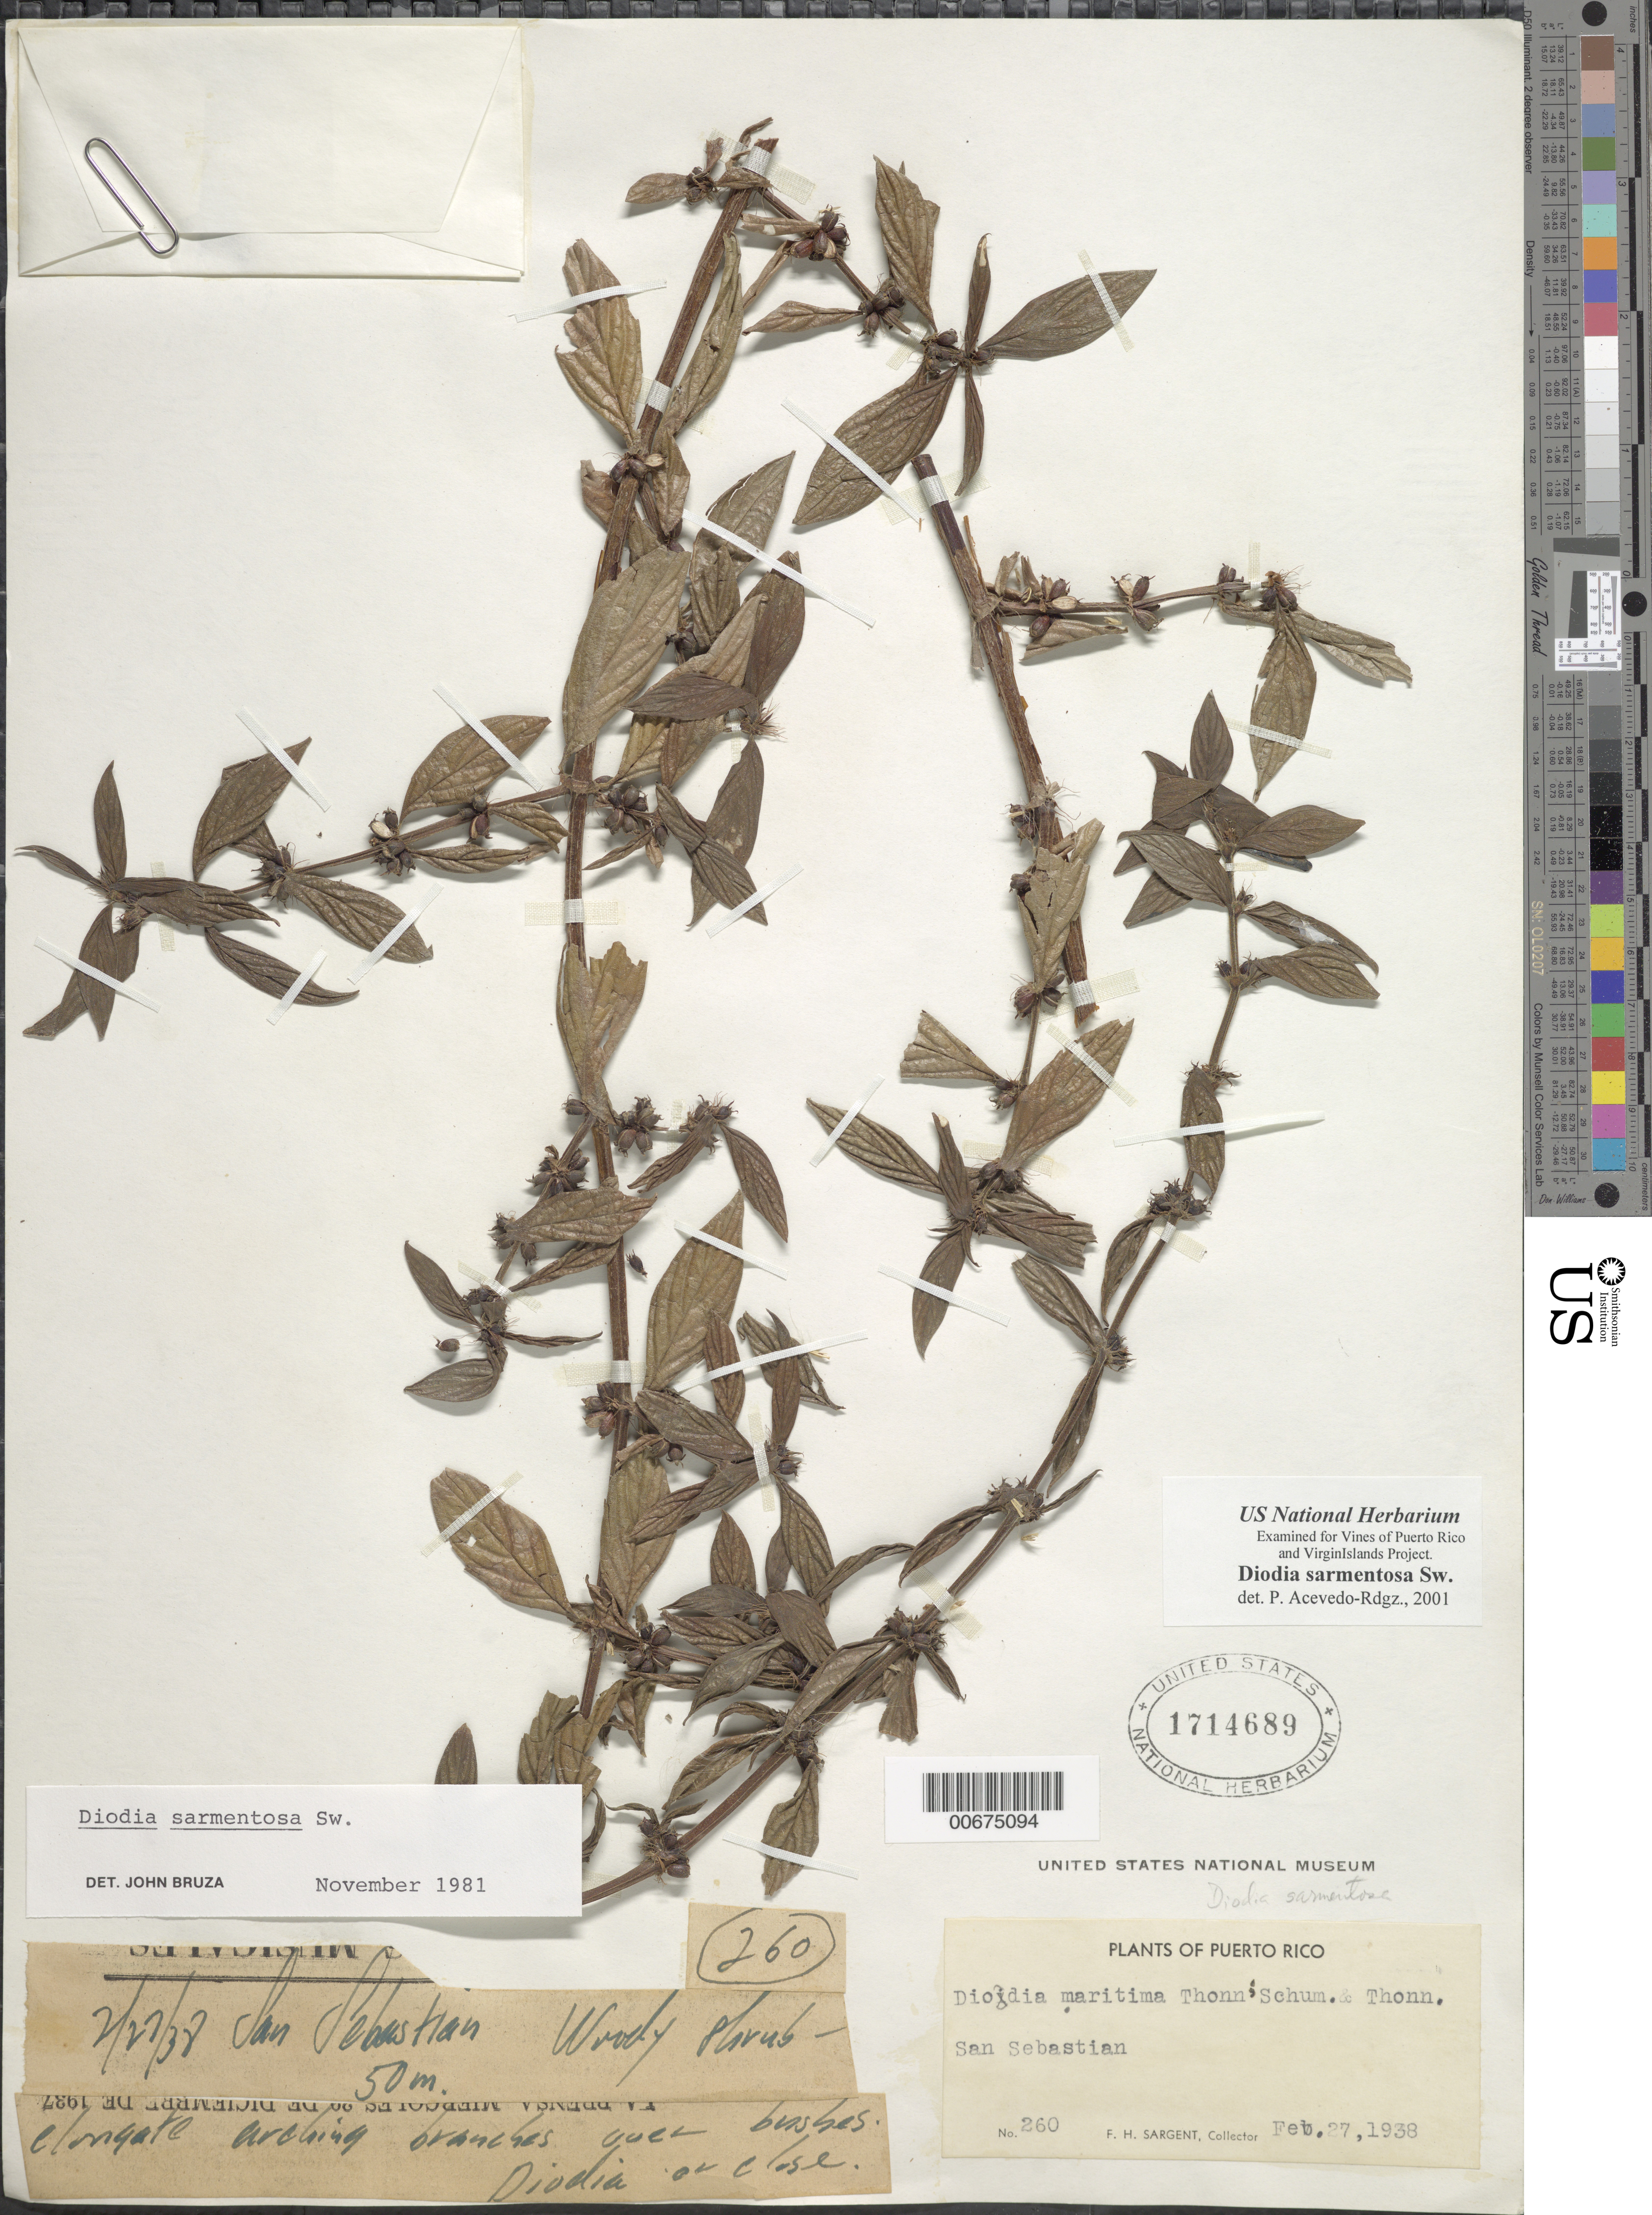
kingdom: Plantae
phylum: Tracheophyta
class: Magnoliopsida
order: Gentianales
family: Rubiaceae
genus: Diodia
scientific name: Diodia sarmentosa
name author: Sw.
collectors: F. H. Sargent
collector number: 260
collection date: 1938-02-27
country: Puerto Rico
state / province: San Sebastian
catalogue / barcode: US 1714689